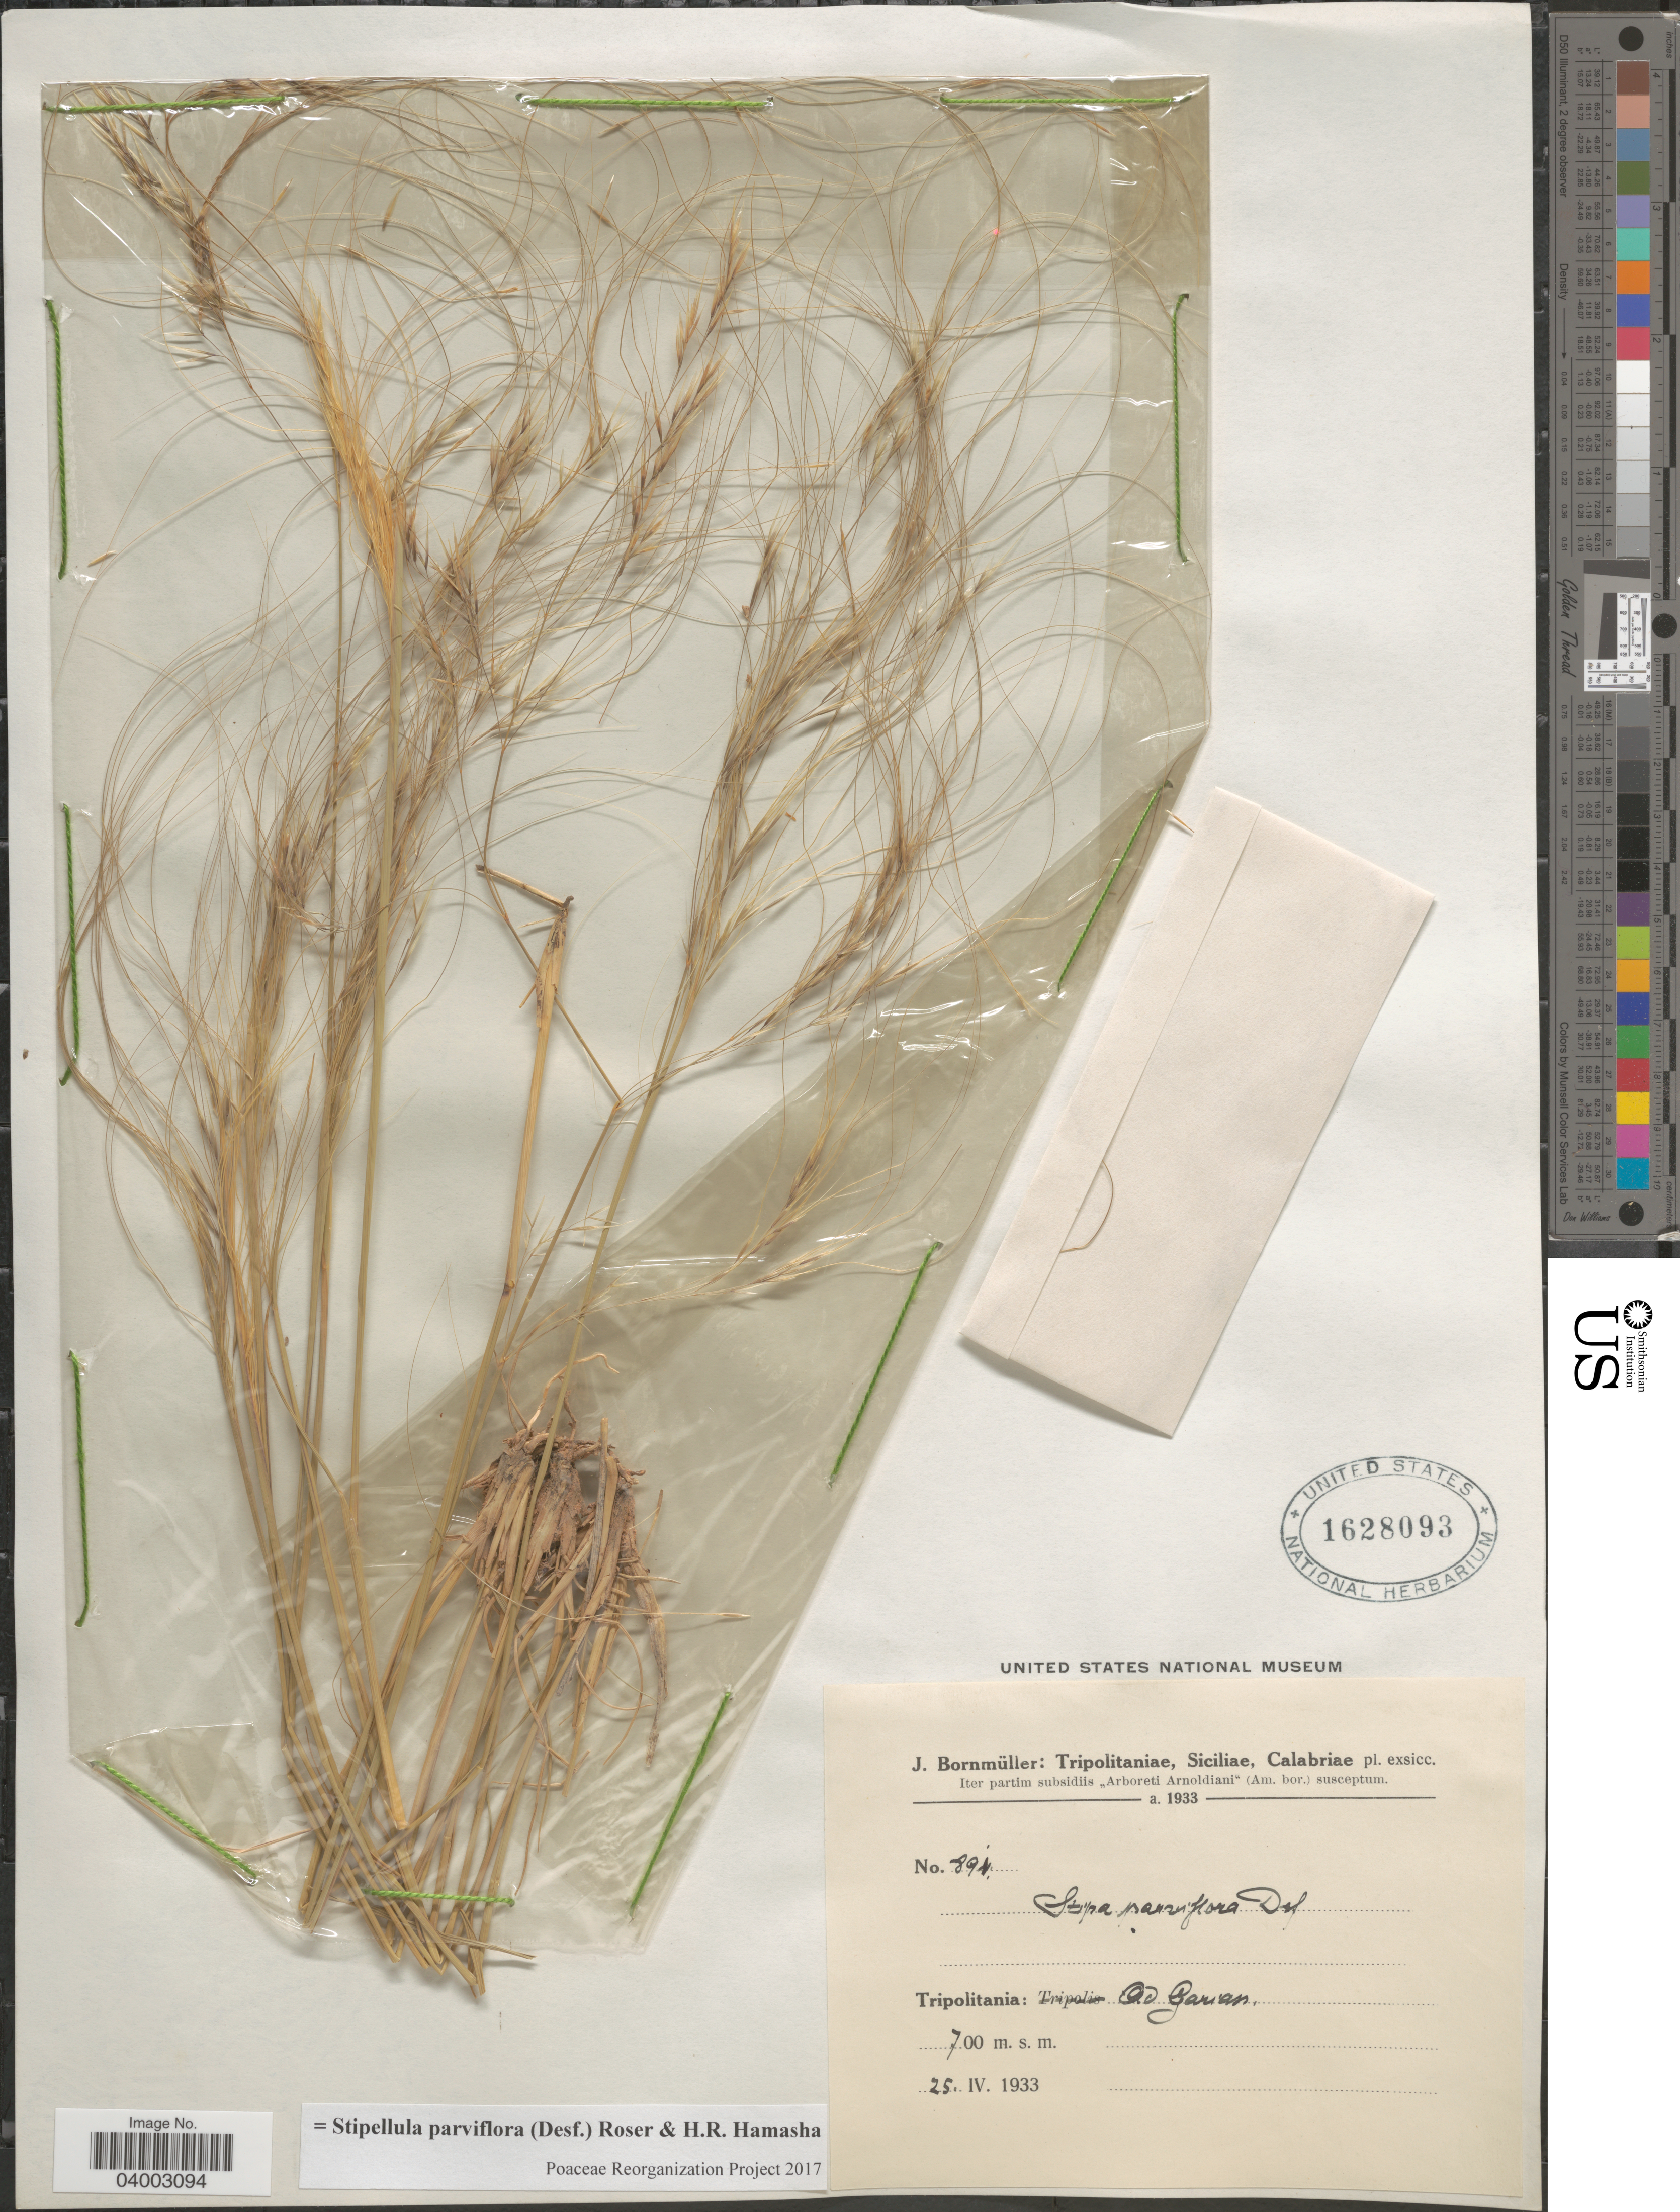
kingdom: Plantae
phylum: Tracheophyta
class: Liliopsida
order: Poales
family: Poaceae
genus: Stipellula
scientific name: Stipellula parviflora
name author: (Desf.) Röser & H. R. Hamasha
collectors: J. Bornmüller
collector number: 891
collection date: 1933-04-25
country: Libya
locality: Tripolitania: Ad Garian.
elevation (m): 700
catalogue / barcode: US 1628093